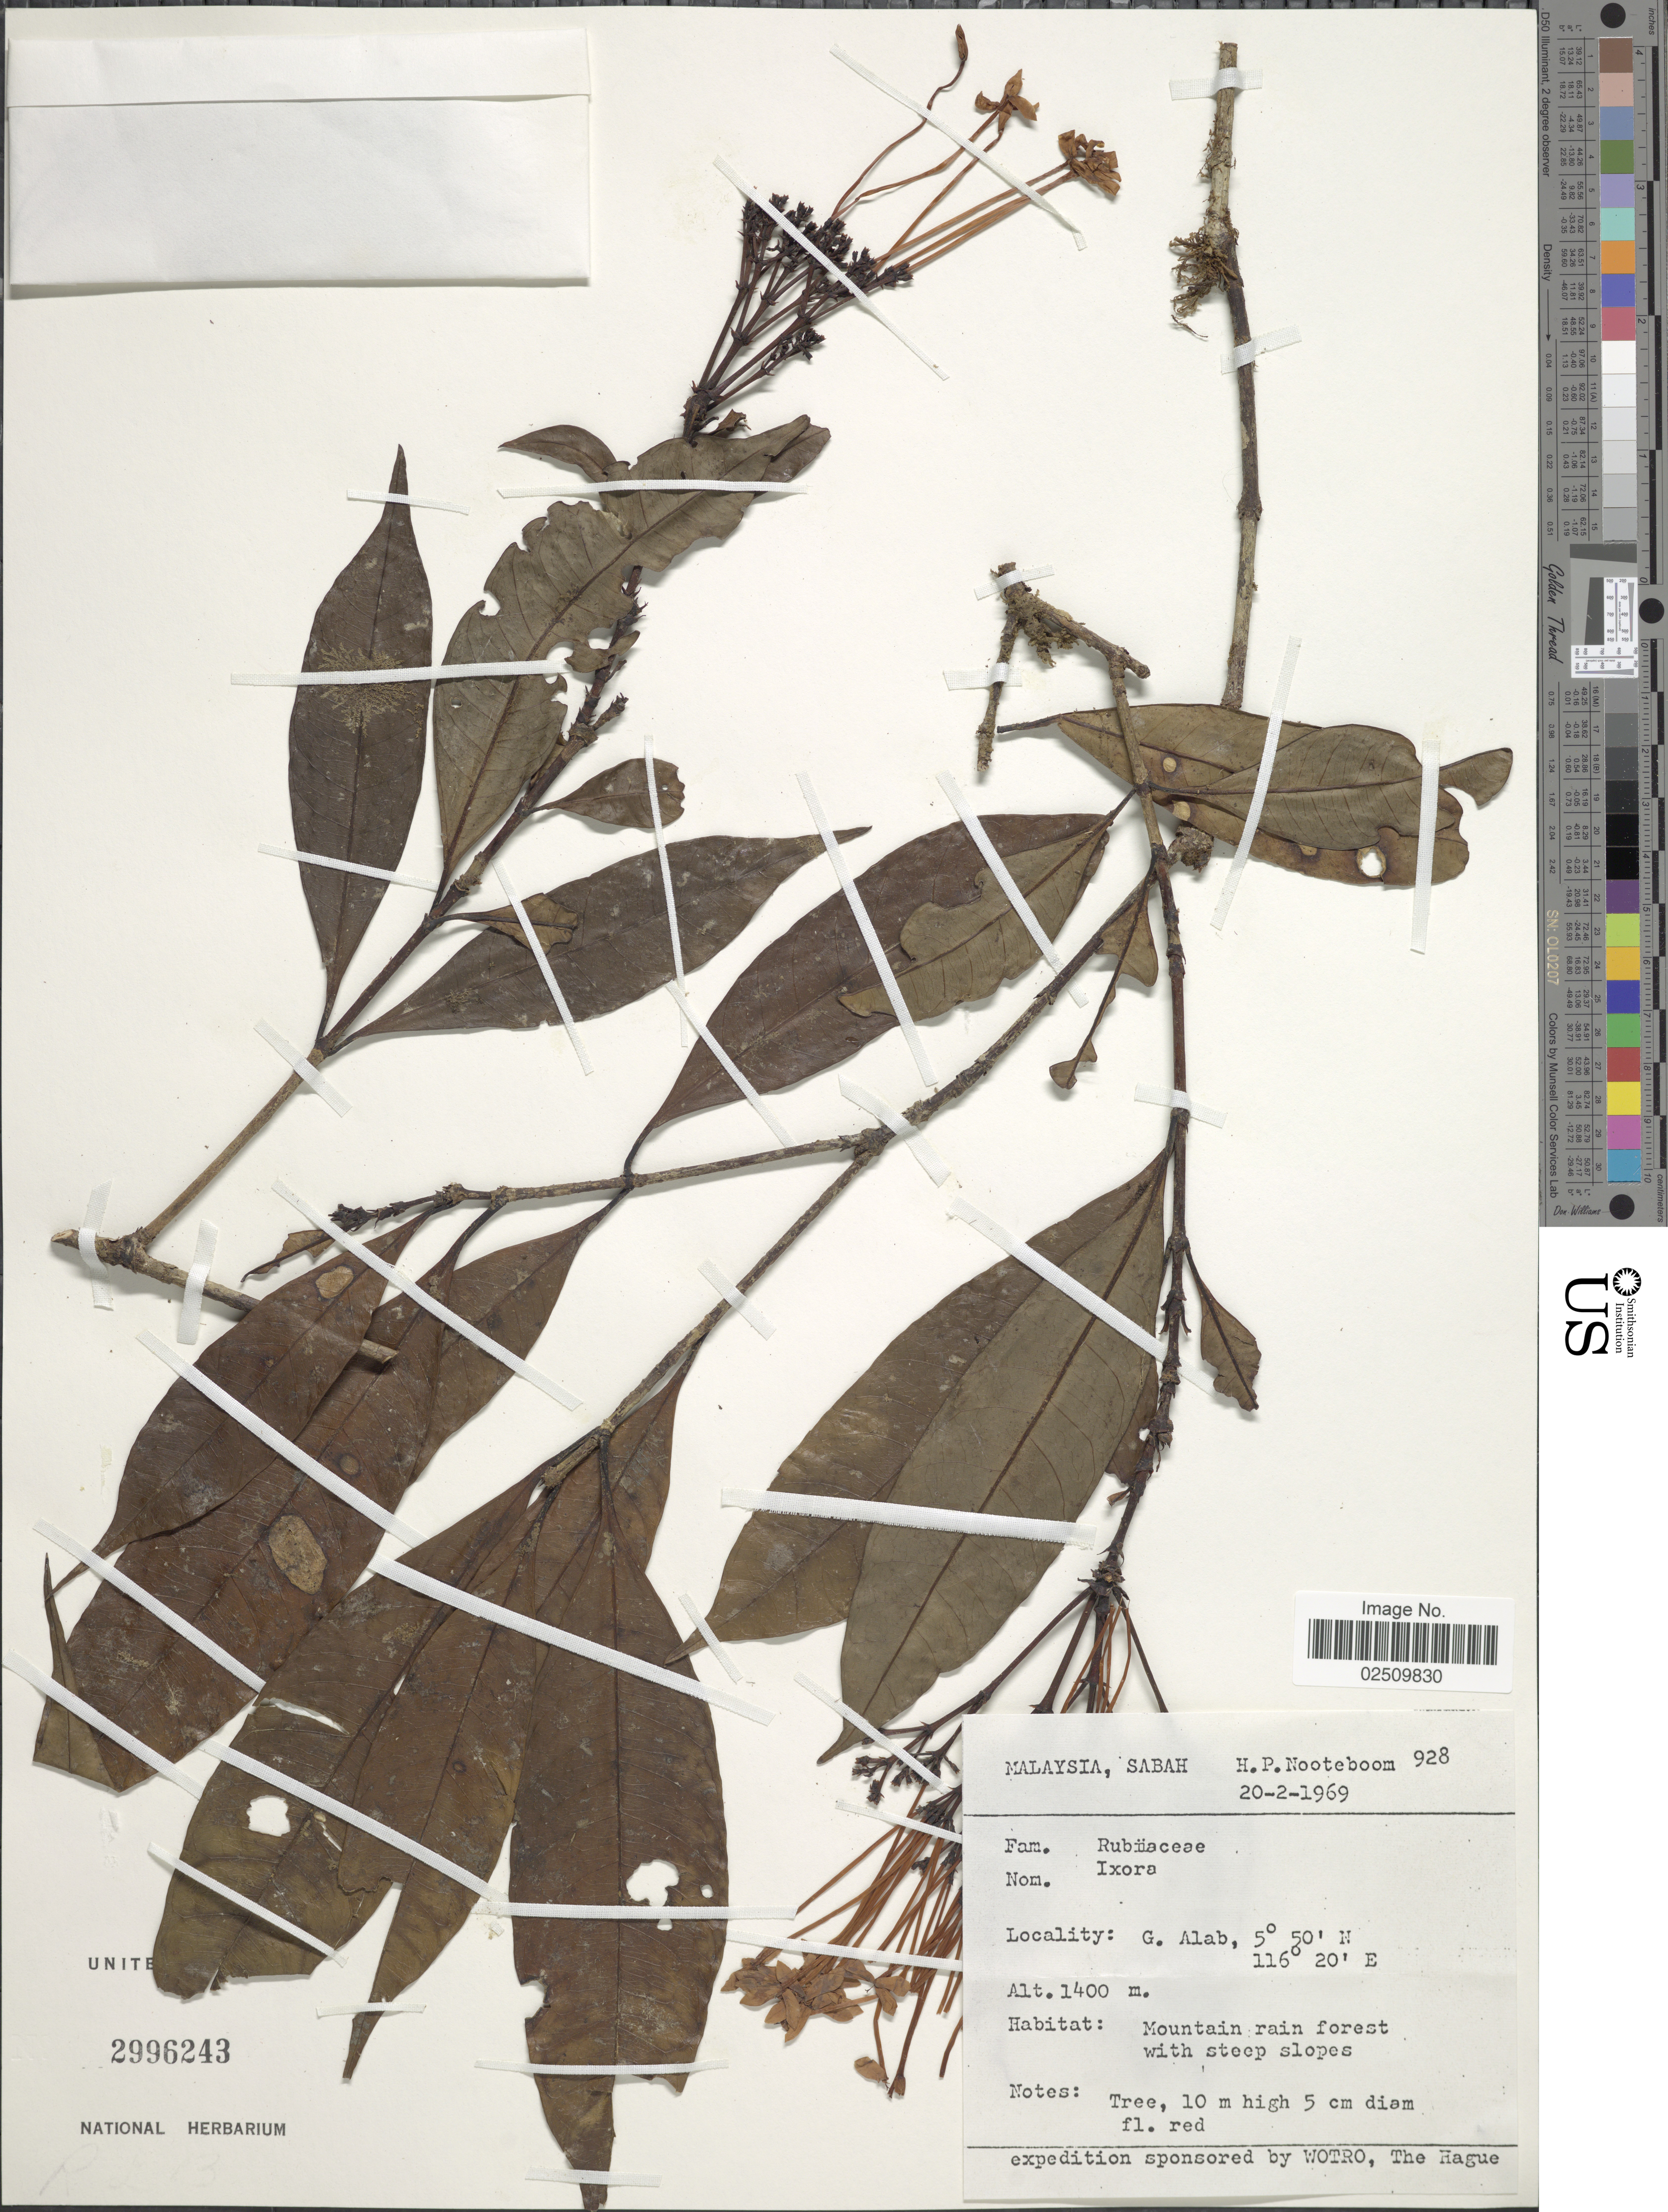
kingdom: Plantae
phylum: Tracheophyta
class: Magnoliopsida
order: Gentianales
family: Rubiaceae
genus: Ixora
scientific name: Ixora sp.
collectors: H. P. Nooteboom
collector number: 928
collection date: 1969-02-20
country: Malaysia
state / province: Sabah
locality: G. Alab.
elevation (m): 1400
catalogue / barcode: US 2996243